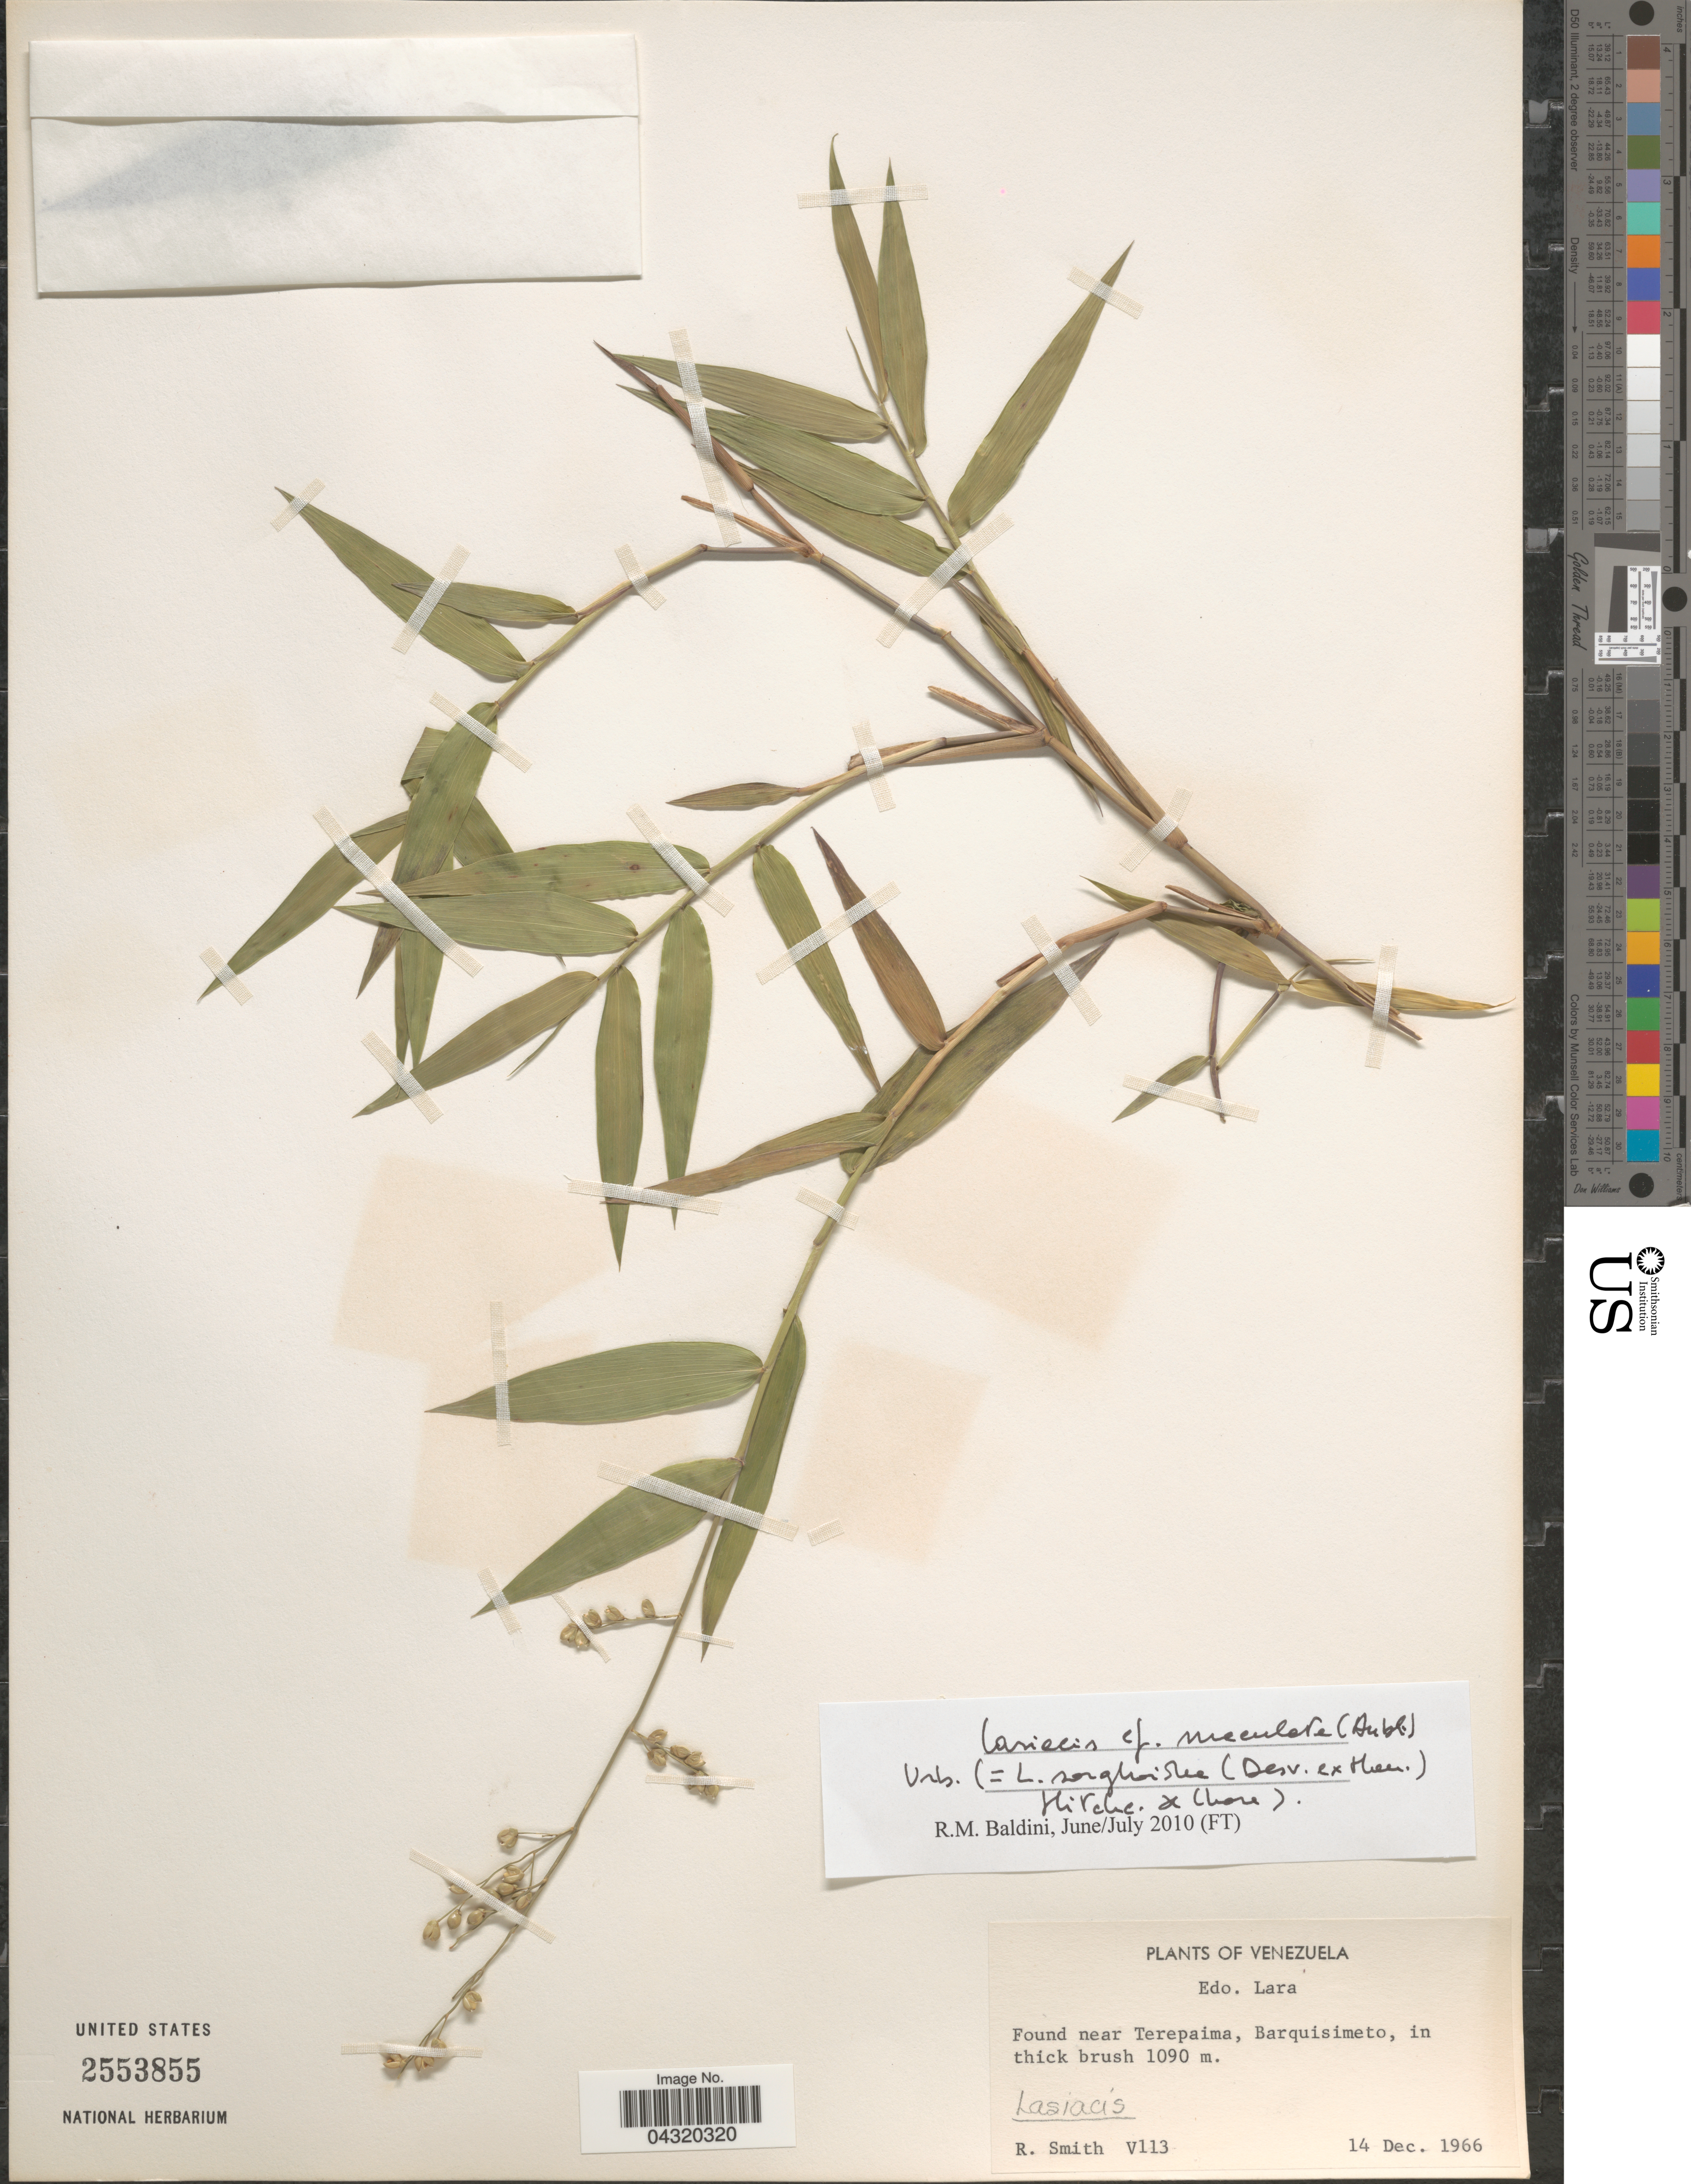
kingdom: Plantae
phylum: Tracheophyta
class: Liliopsida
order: Poales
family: Poaceae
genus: Lasiacis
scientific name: Lasiacis sorghoidea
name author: (Desv. ex Ham.) Hitchc. & Chase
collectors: R. Smith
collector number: V113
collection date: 1966-12-14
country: Venezuela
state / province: Lara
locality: Found near Terepaima, Barquisimeto, in thick brush.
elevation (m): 1090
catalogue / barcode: US 2553855